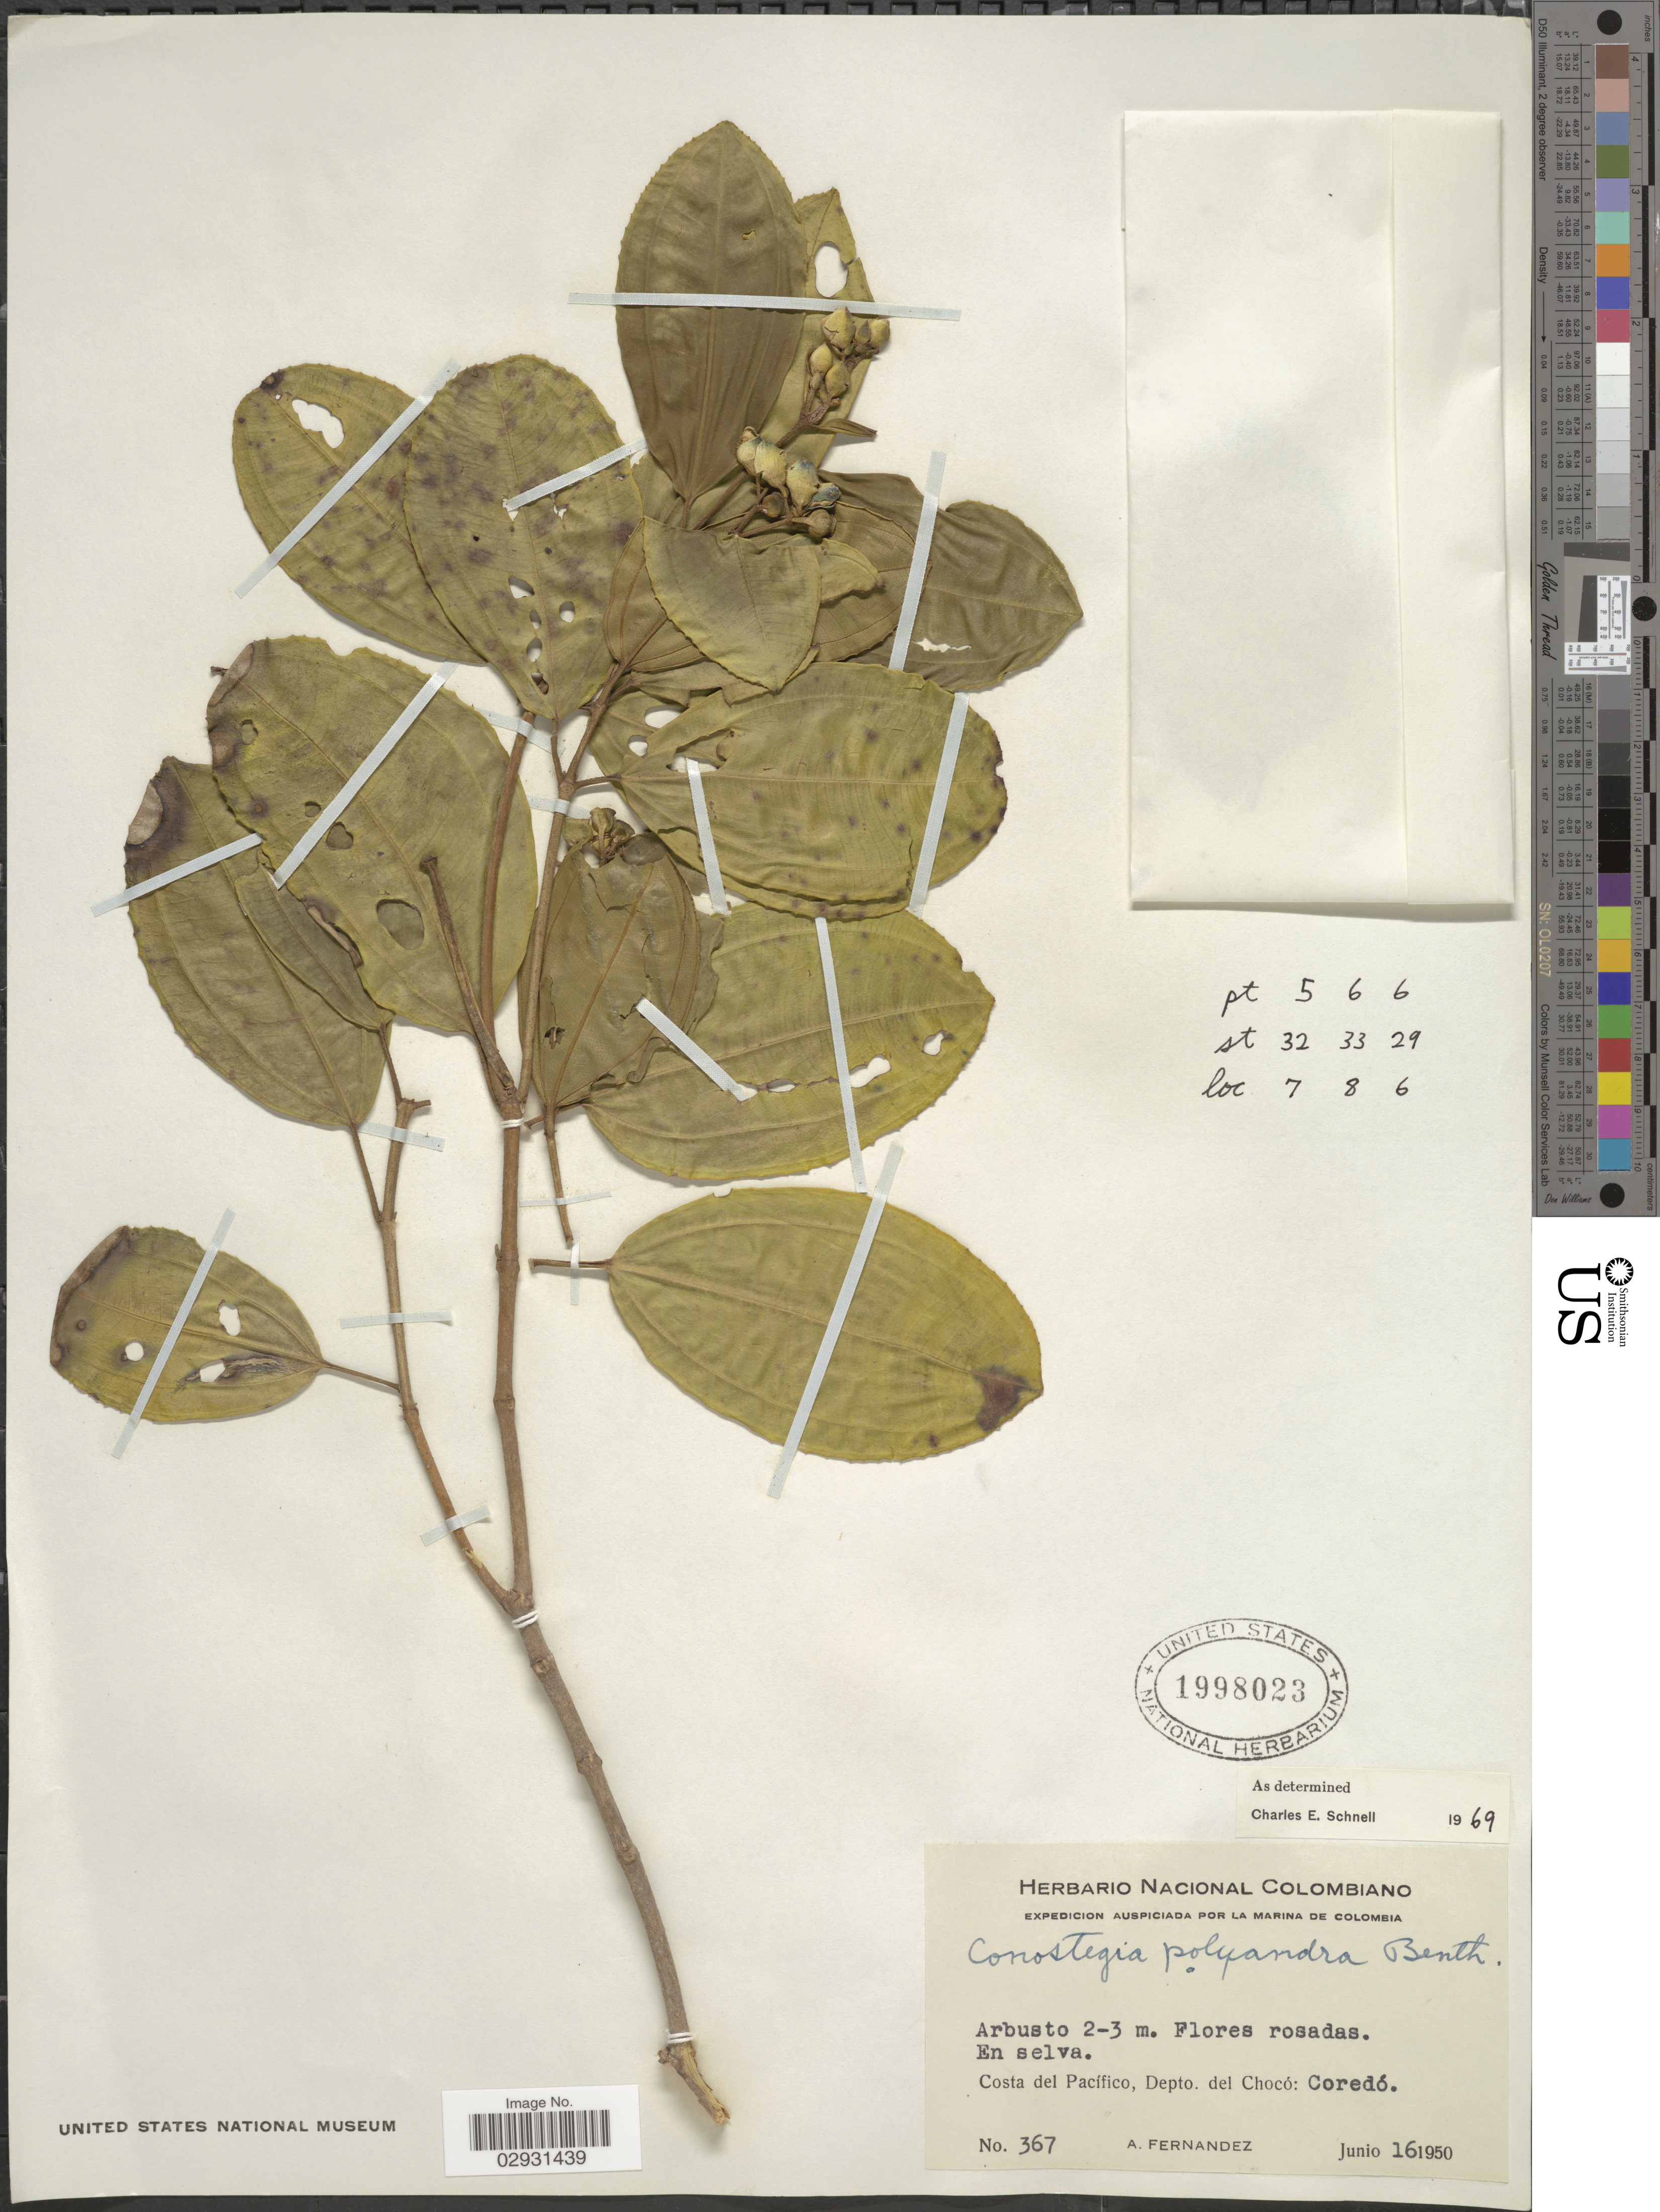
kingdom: Plantae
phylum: Tracheophyta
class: Magnoliopsida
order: Myrtales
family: Melastomataceae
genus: Conostegia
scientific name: Conostegia polyandra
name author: Benth.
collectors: A. Fernandez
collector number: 367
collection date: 1950-06-16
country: Colombia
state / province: Chocó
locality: Costa del Pacífico, Depto. del Chocó: Coredó.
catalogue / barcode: US 1998023